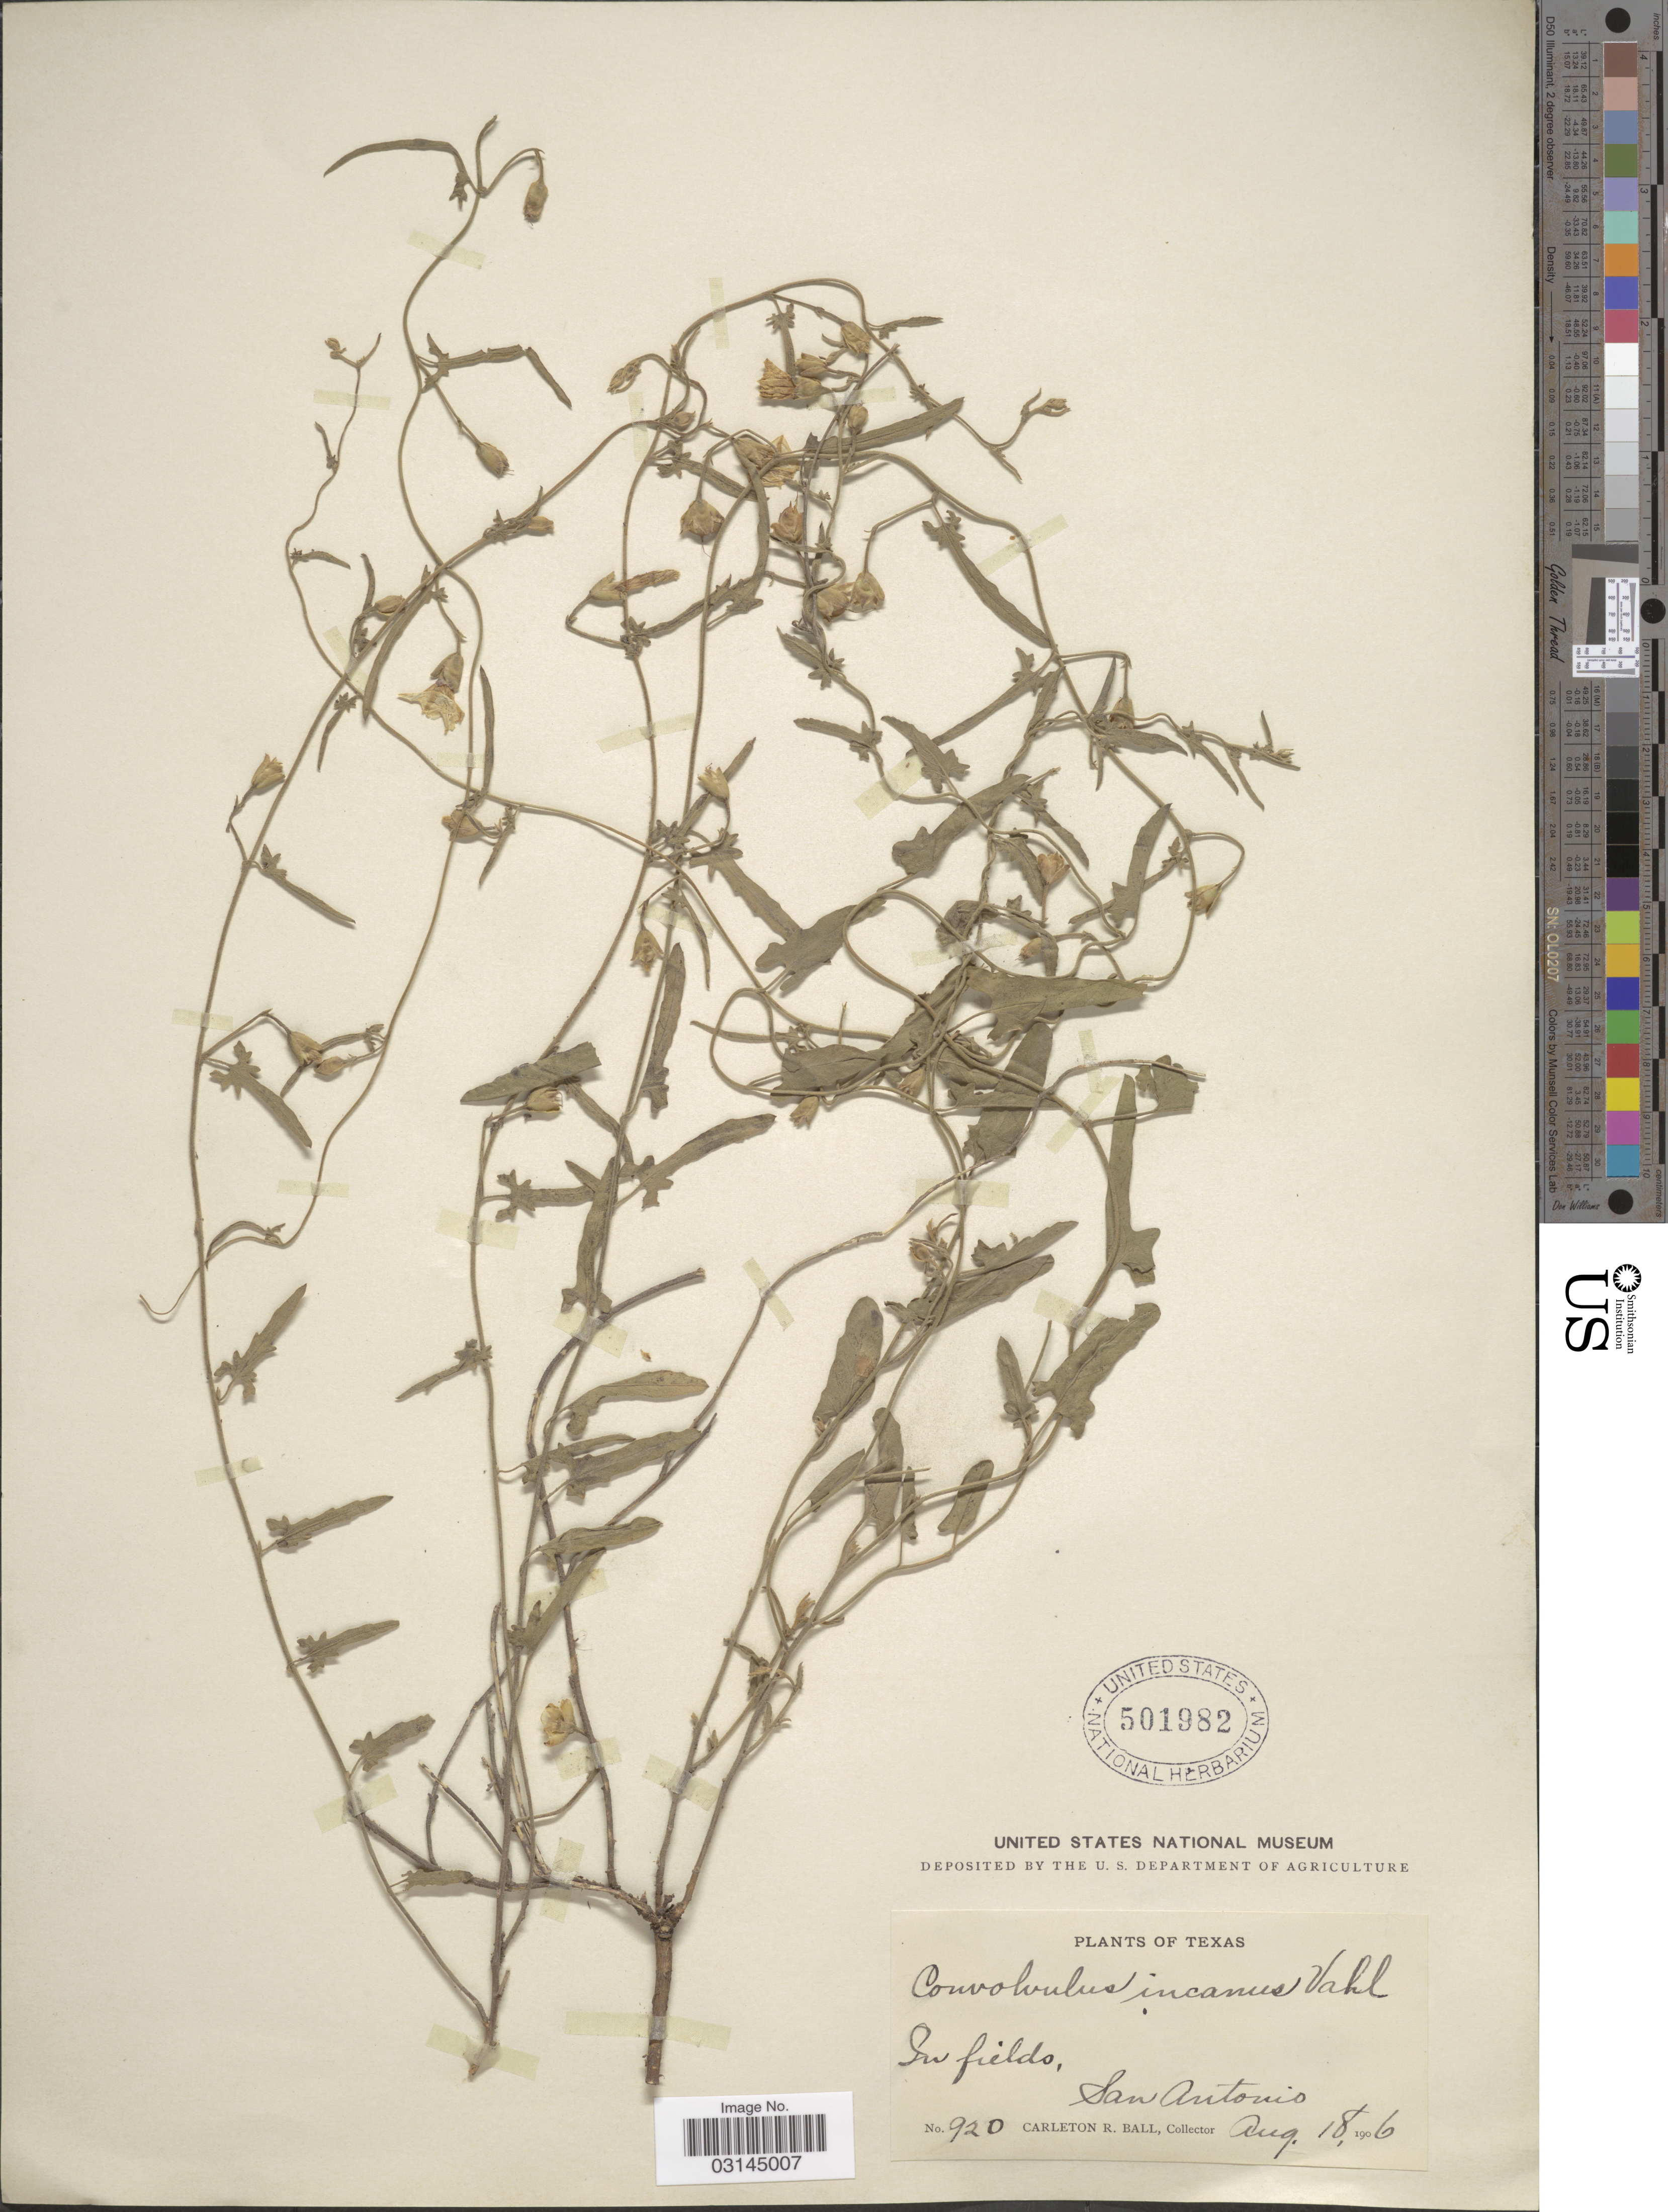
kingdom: Plantae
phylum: Tracheophyta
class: Magnoliopsida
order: Solanales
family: Convolvulaceae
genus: Convolvulus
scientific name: Convolvulus incanus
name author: Vahl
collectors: C. R. Ball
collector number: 920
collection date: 1906-08-18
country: United States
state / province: Texas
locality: San Antonio.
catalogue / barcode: US 501982